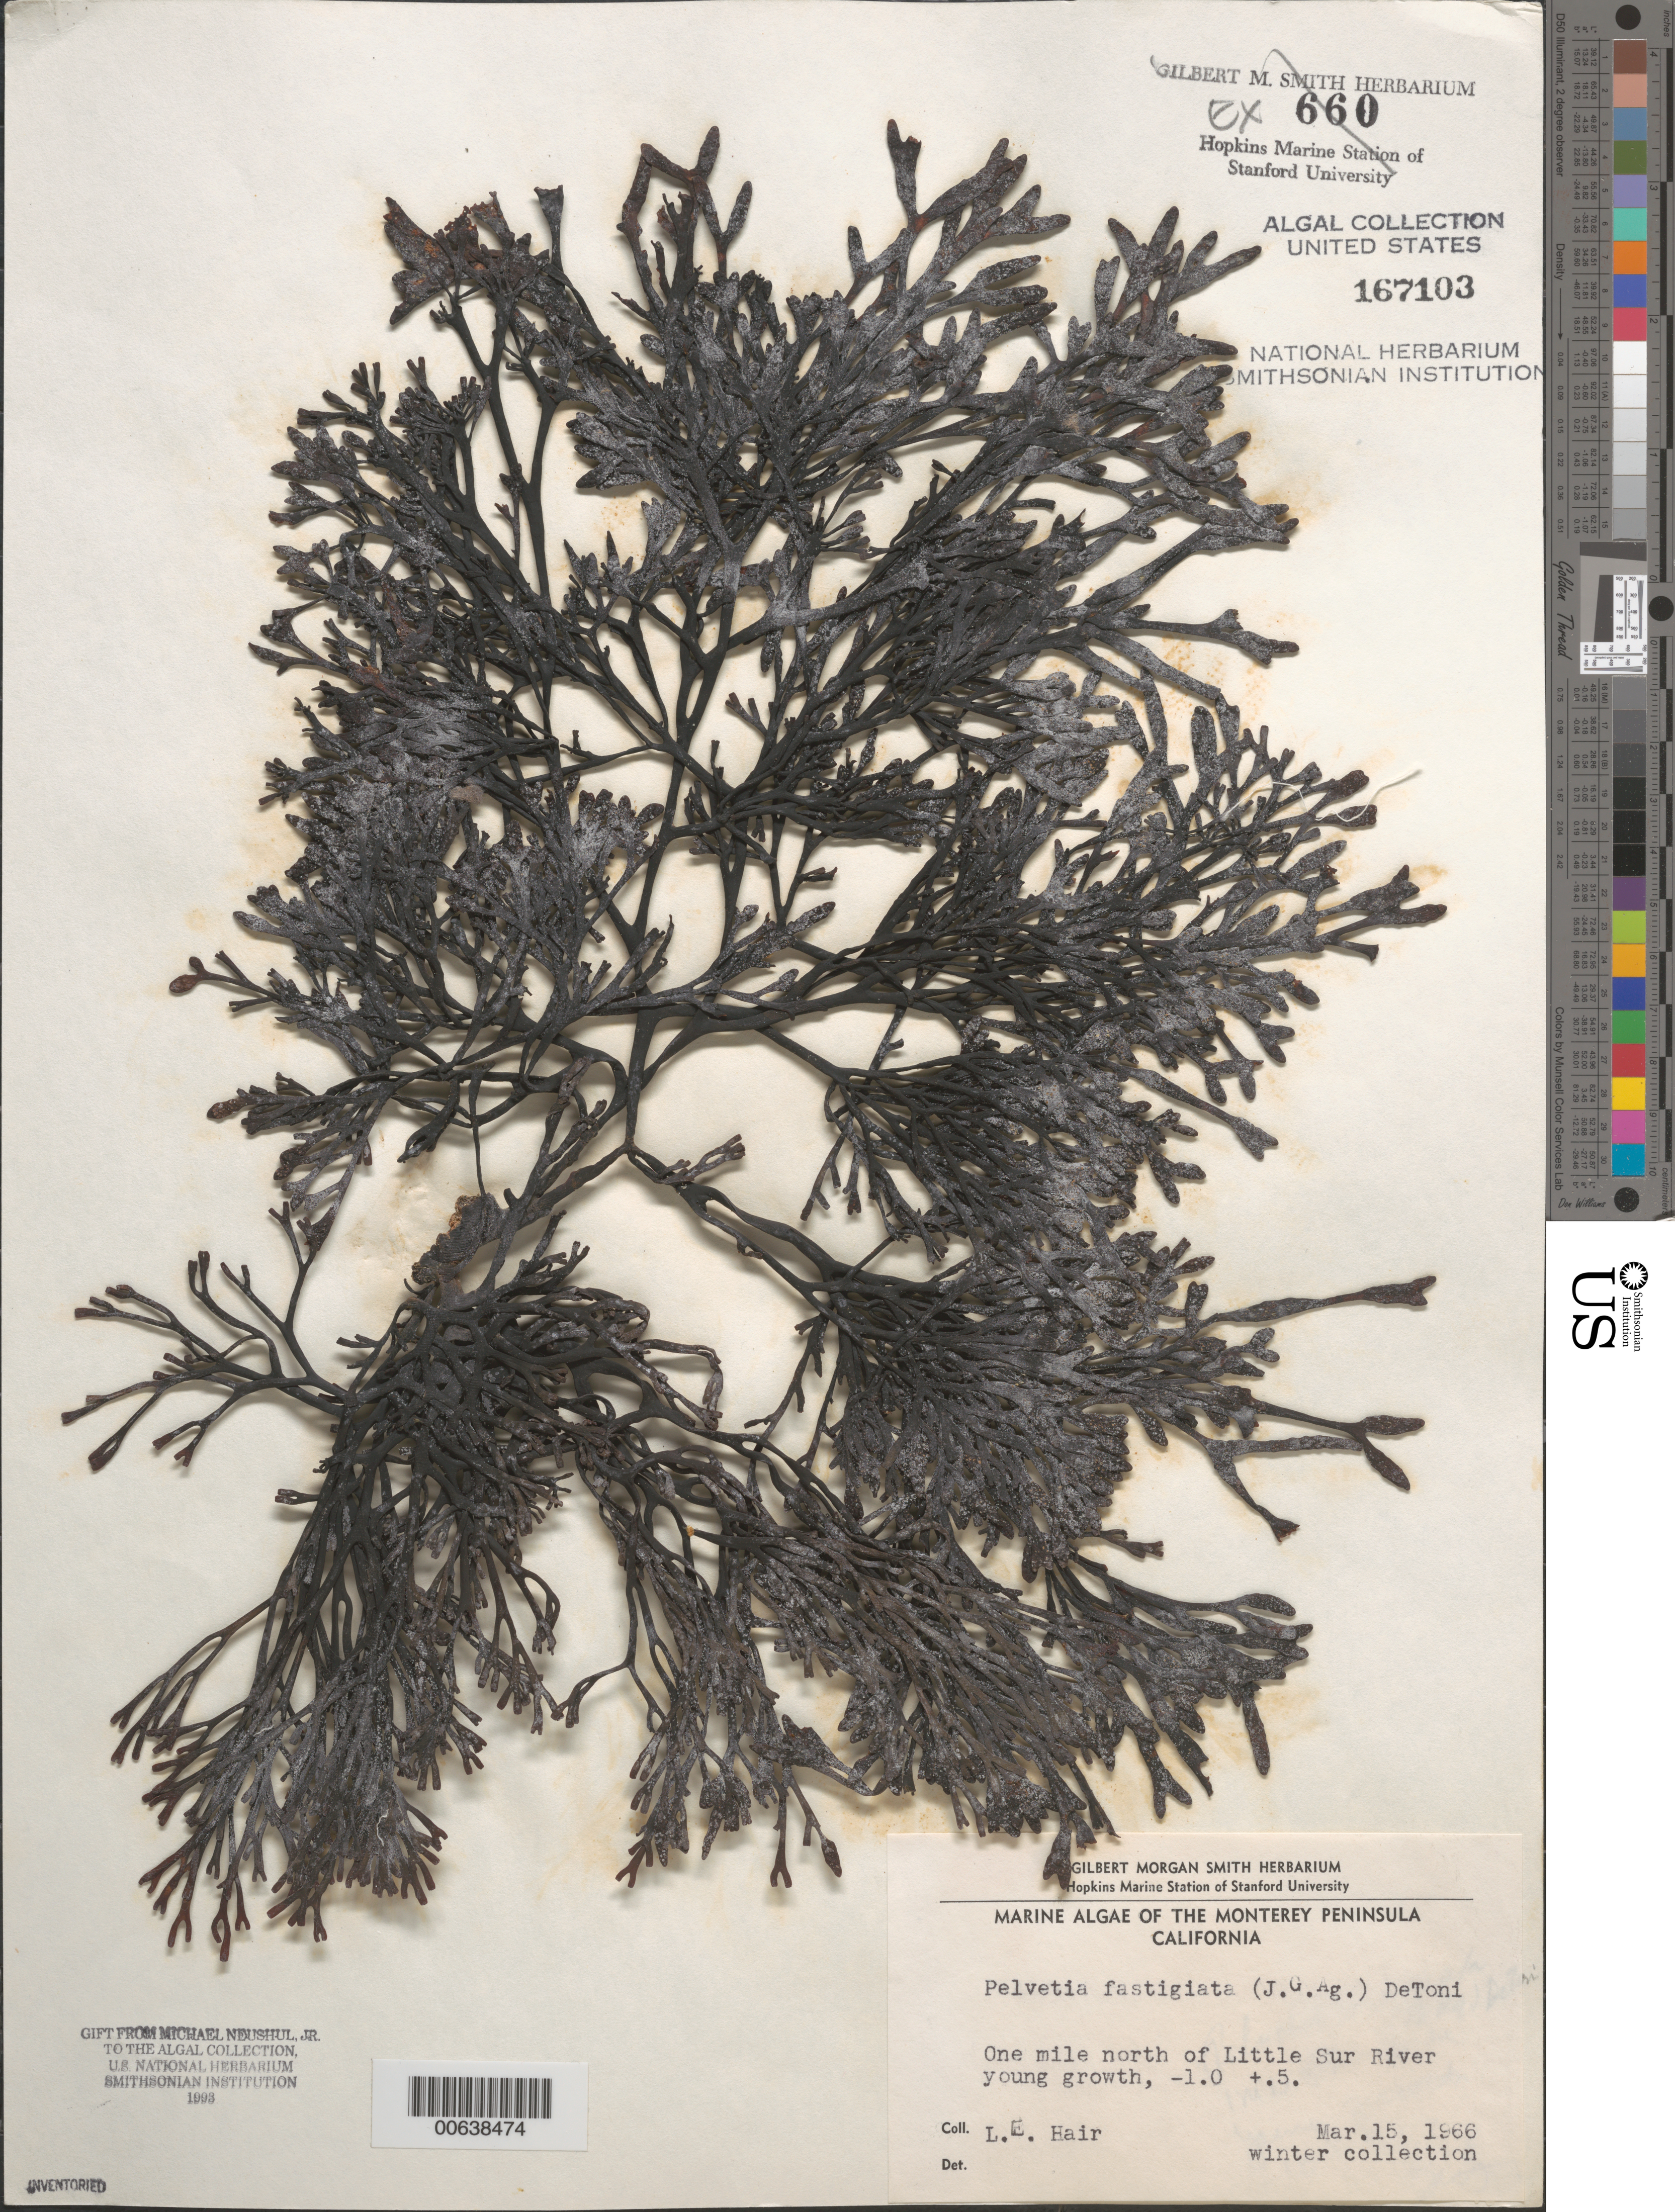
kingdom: Chromista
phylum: Ochrophyta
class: Phaeophyceae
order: Fucales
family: Fucaceae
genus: Silvetia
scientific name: Silvetia compressa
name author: (J. Agardh) E.A. Serrão et al.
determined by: Algae name updating Project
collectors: L. Hair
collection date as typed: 15 Mar 1966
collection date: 1966-03-15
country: United States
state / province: California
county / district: Monterey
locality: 1 mile north of Little Sur River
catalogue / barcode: US 167103